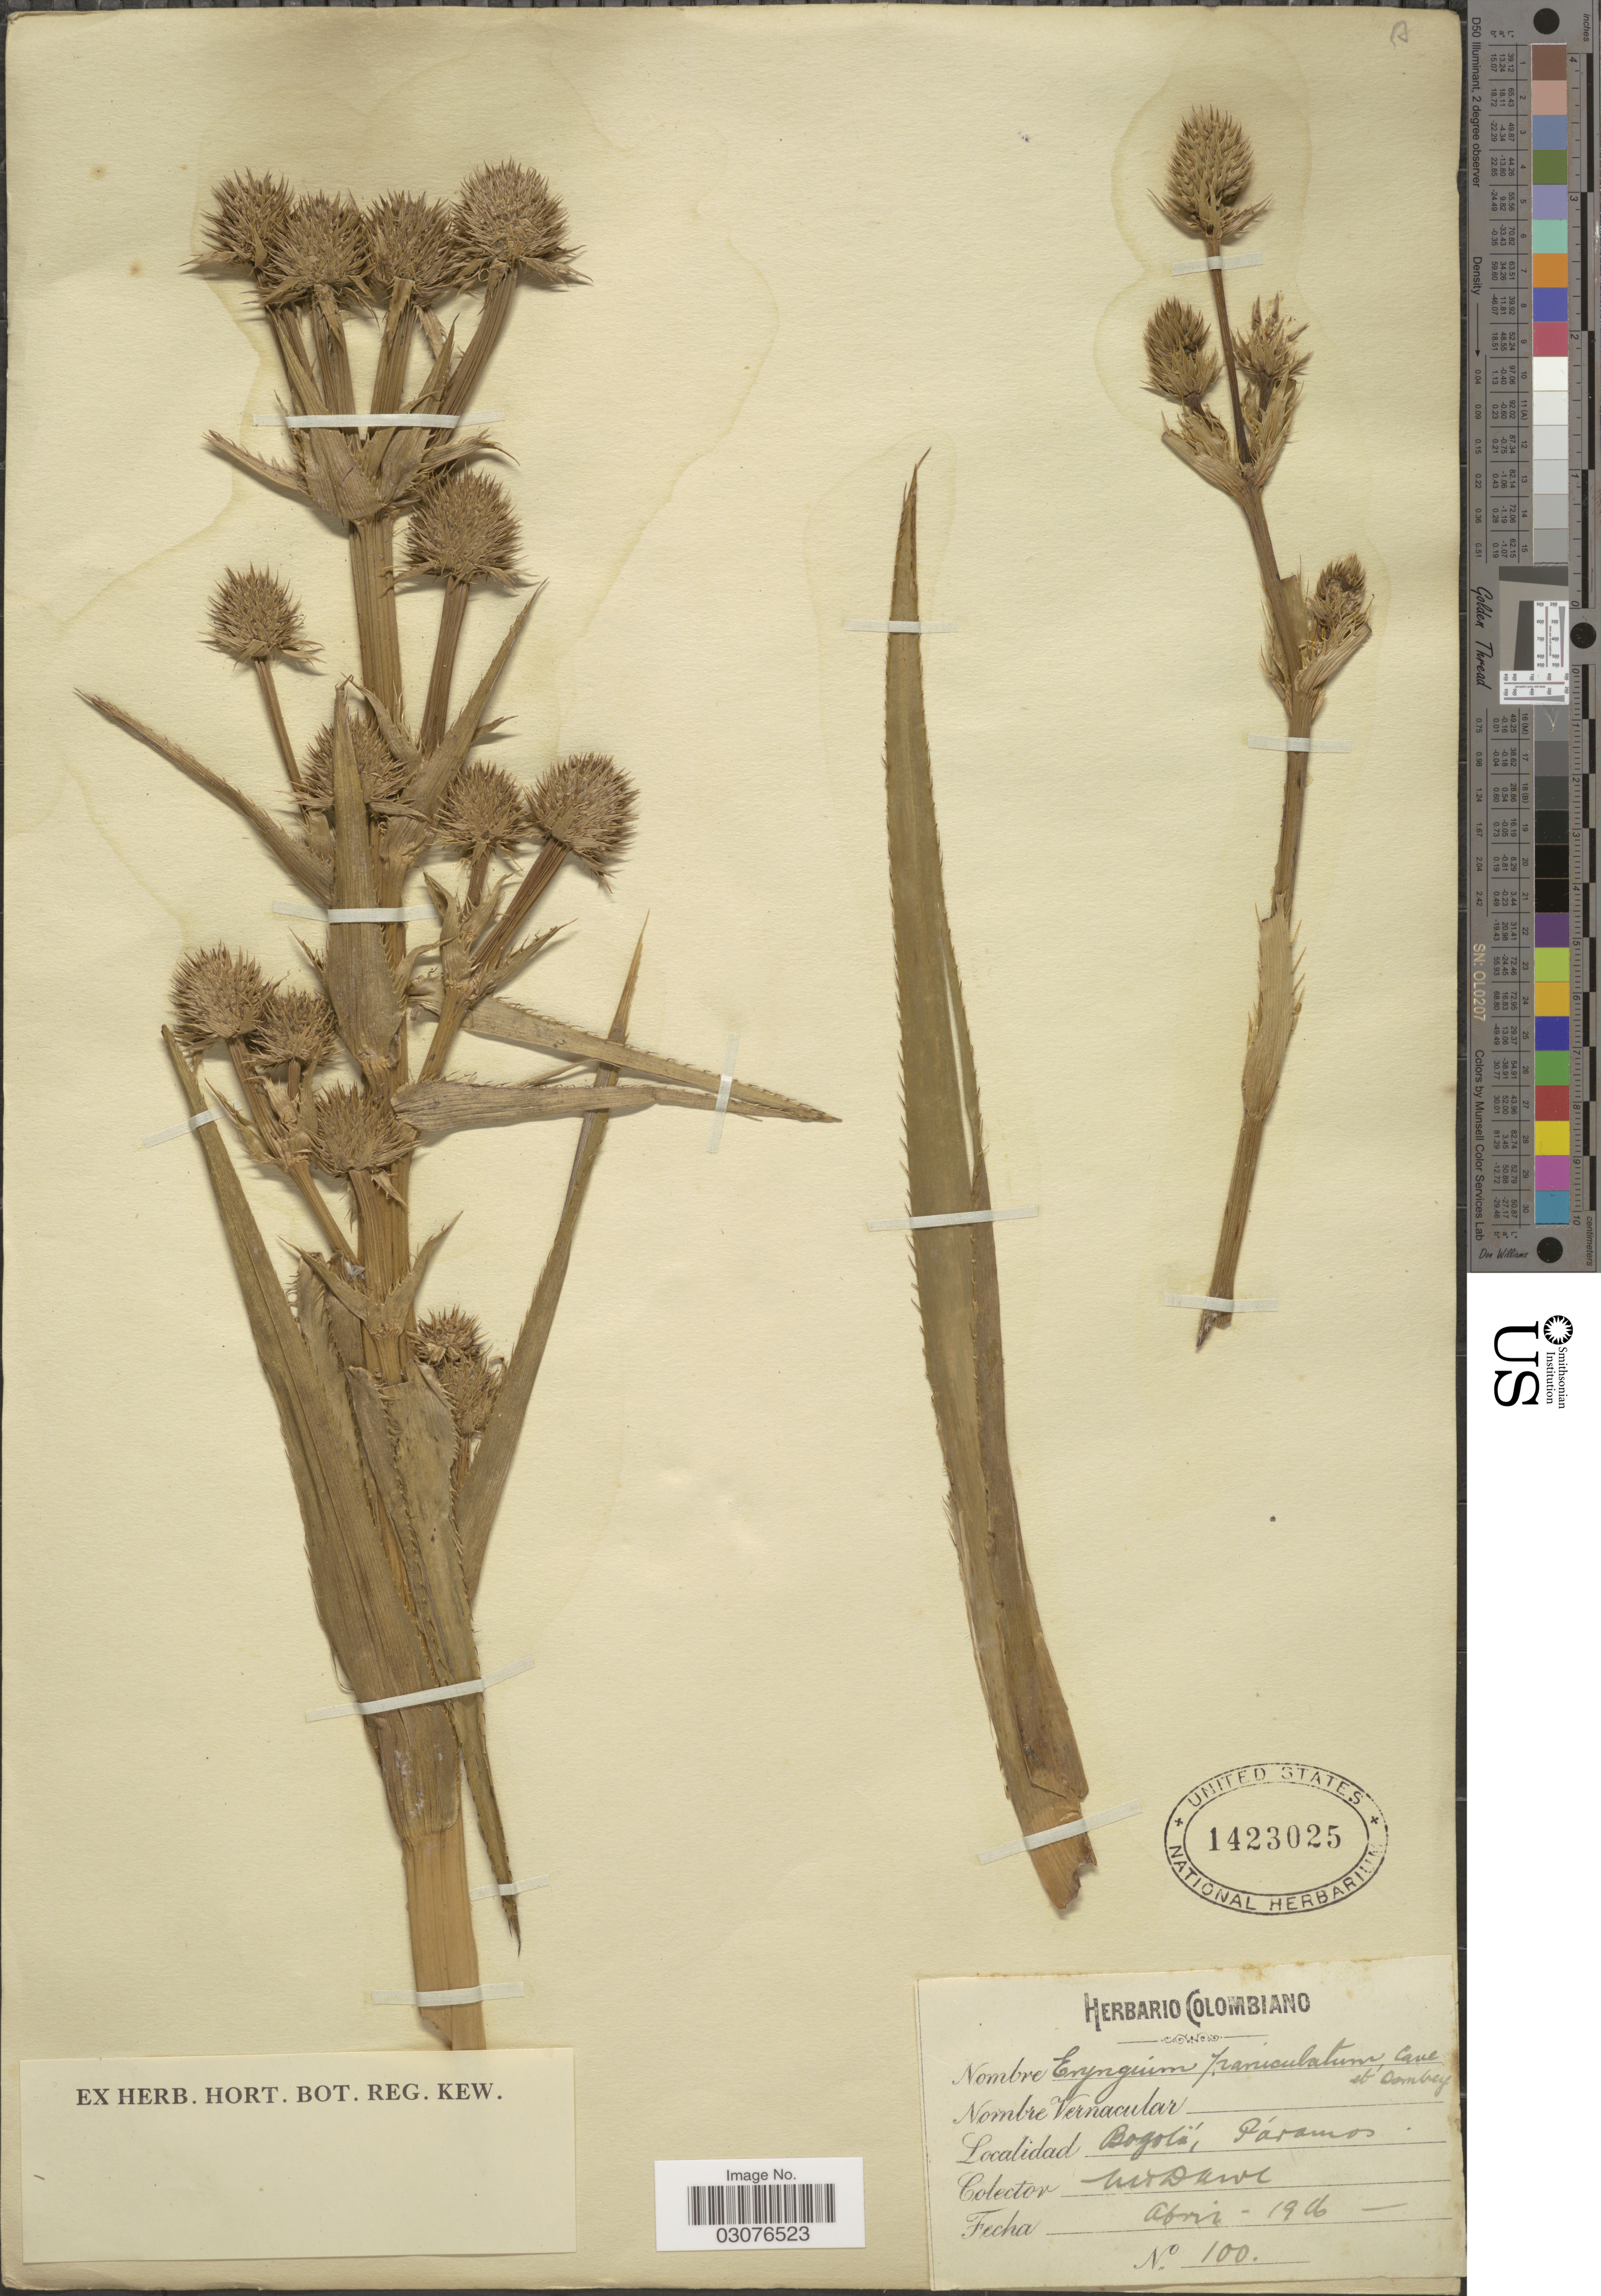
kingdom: Plantae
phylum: Tracheophyta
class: Magnoliopsida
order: Apiales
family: Apiaceae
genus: Eryngium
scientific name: Eryngium humboldtii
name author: F. Delaroche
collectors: M. T. Dawe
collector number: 100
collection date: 1916-04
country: Colombia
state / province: Bogota D.C.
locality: Bogotá, Páramos.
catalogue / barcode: US 1423025